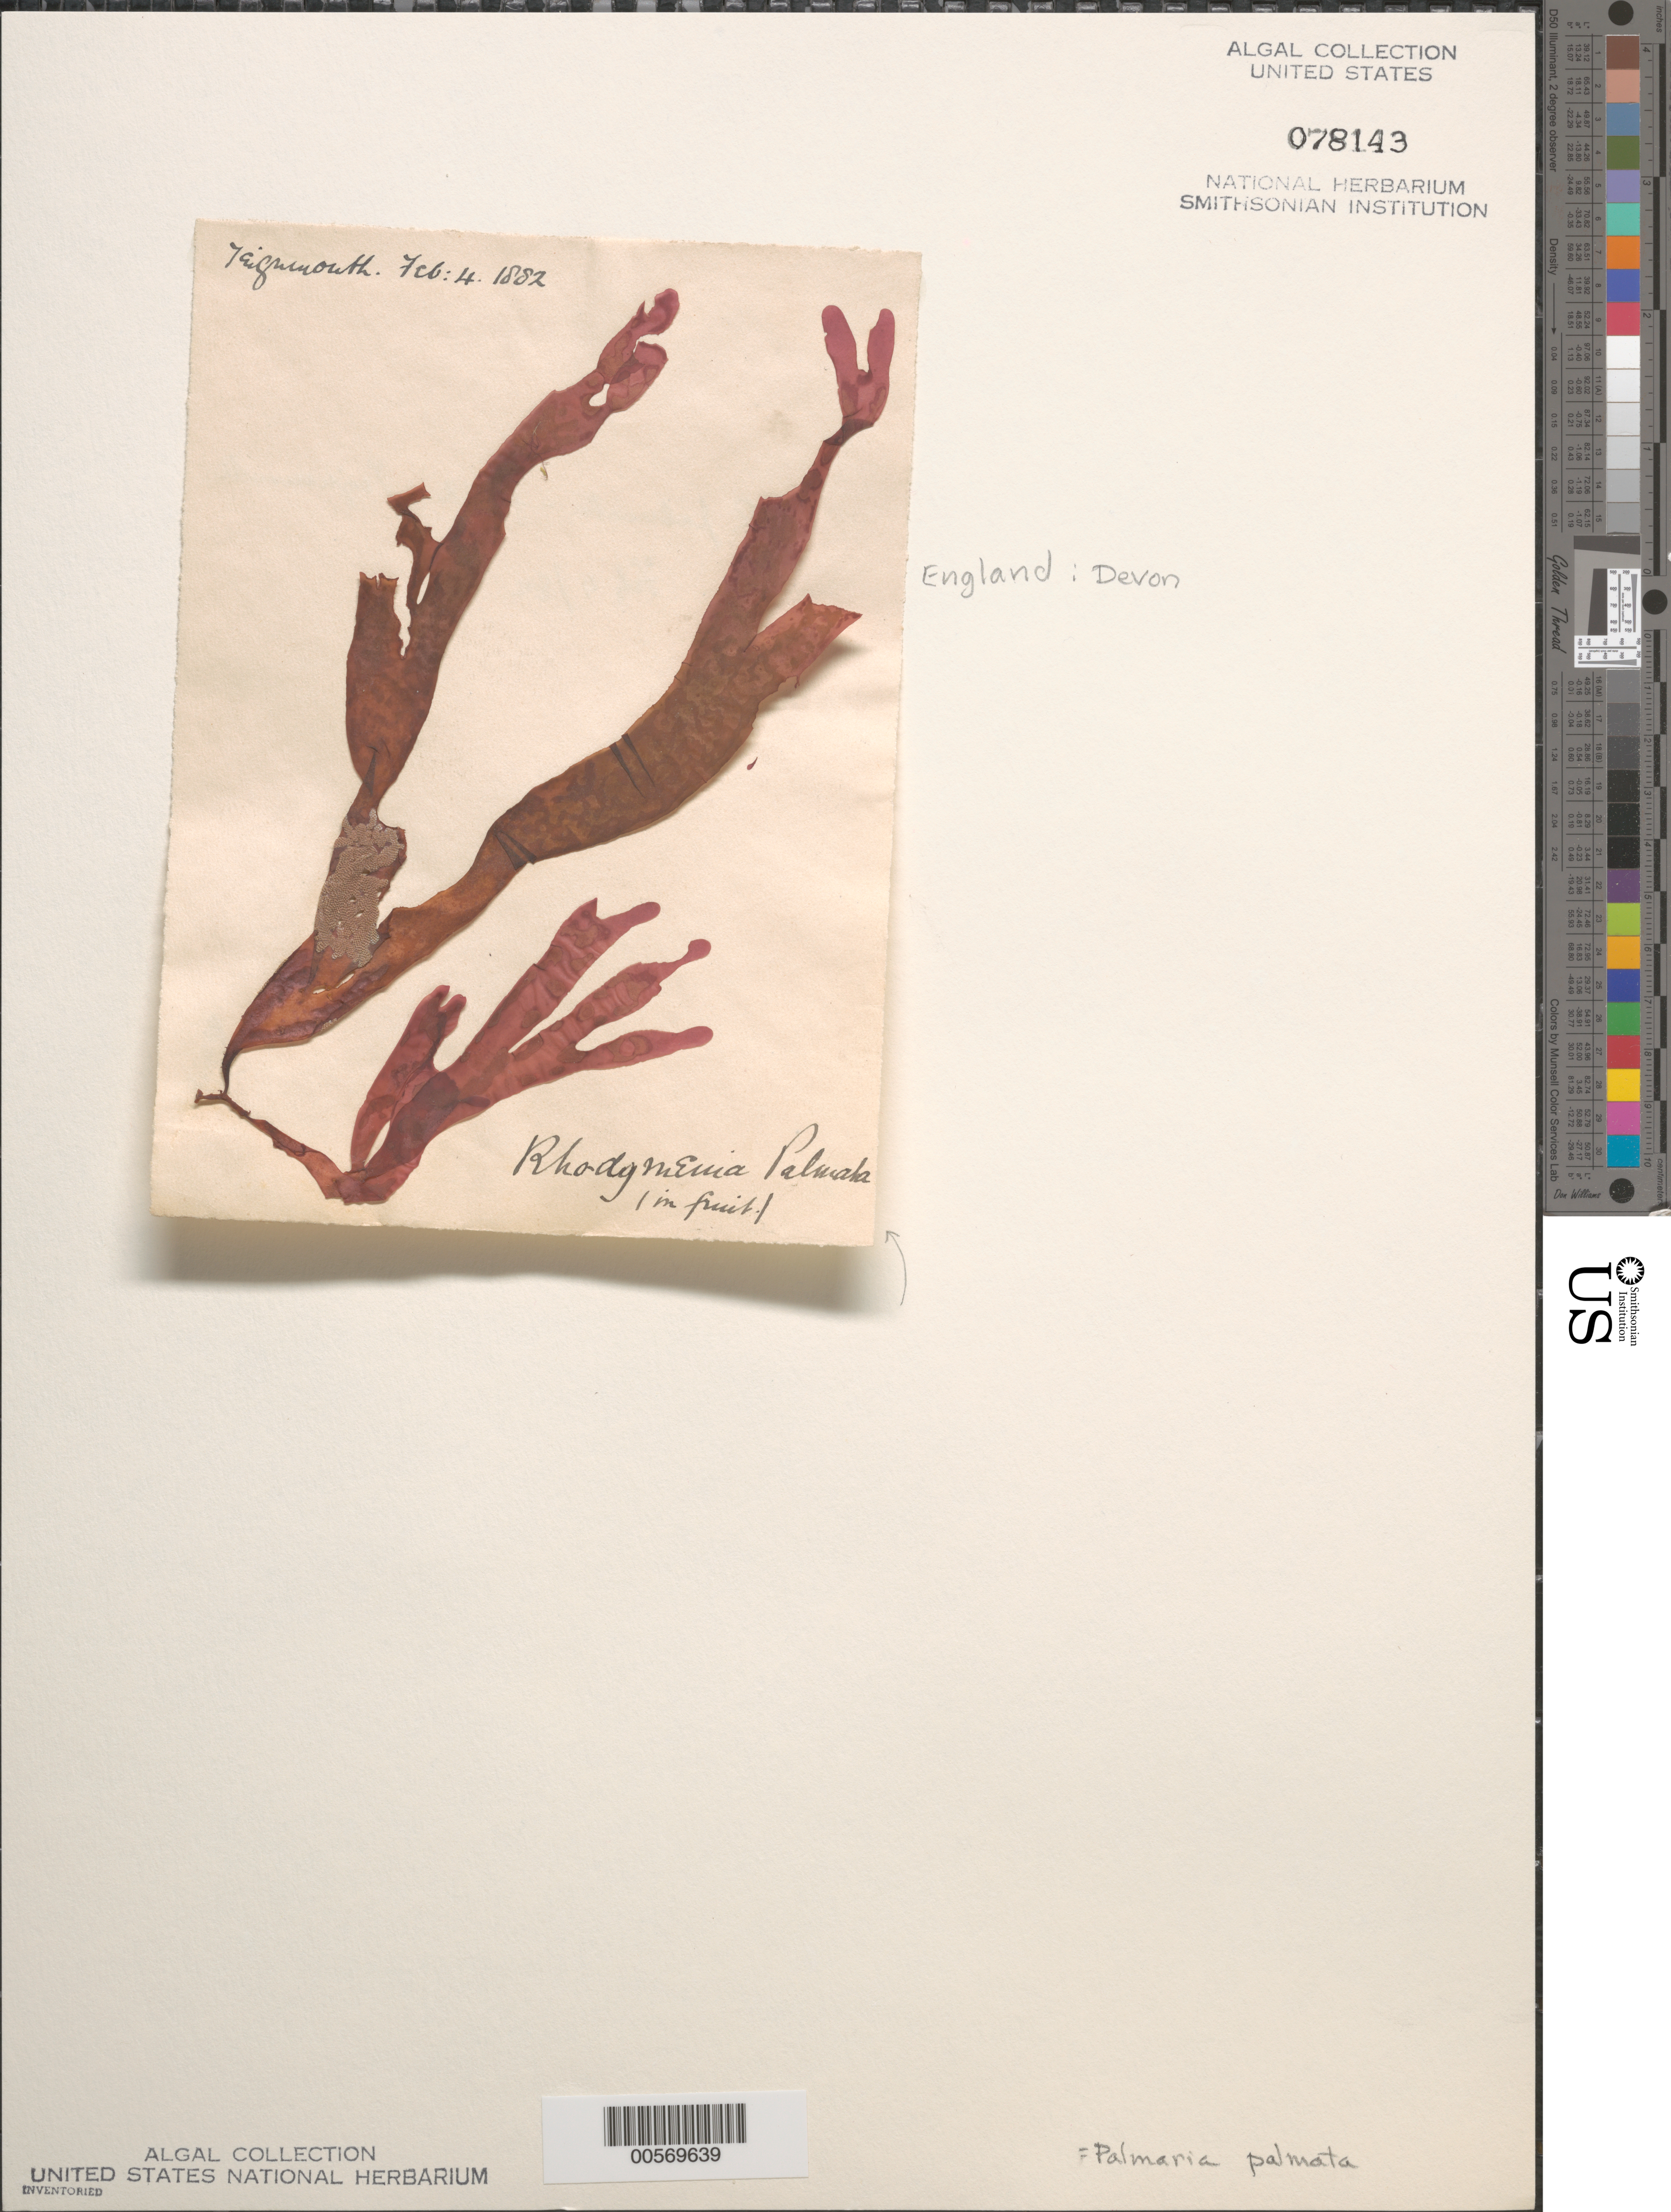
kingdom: Plantae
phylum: Rhodophyta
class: Florideophyceae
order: Palmariales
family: Palmariaceae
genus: Palmaria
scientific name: Palmaria palmata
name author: (L.) F. Weber & D. Mohr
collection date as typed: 04 Feb 1882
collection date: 1882-02-04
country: United Kingdom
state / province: England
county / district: Devon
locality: Teignmouth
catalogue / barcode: US 78143